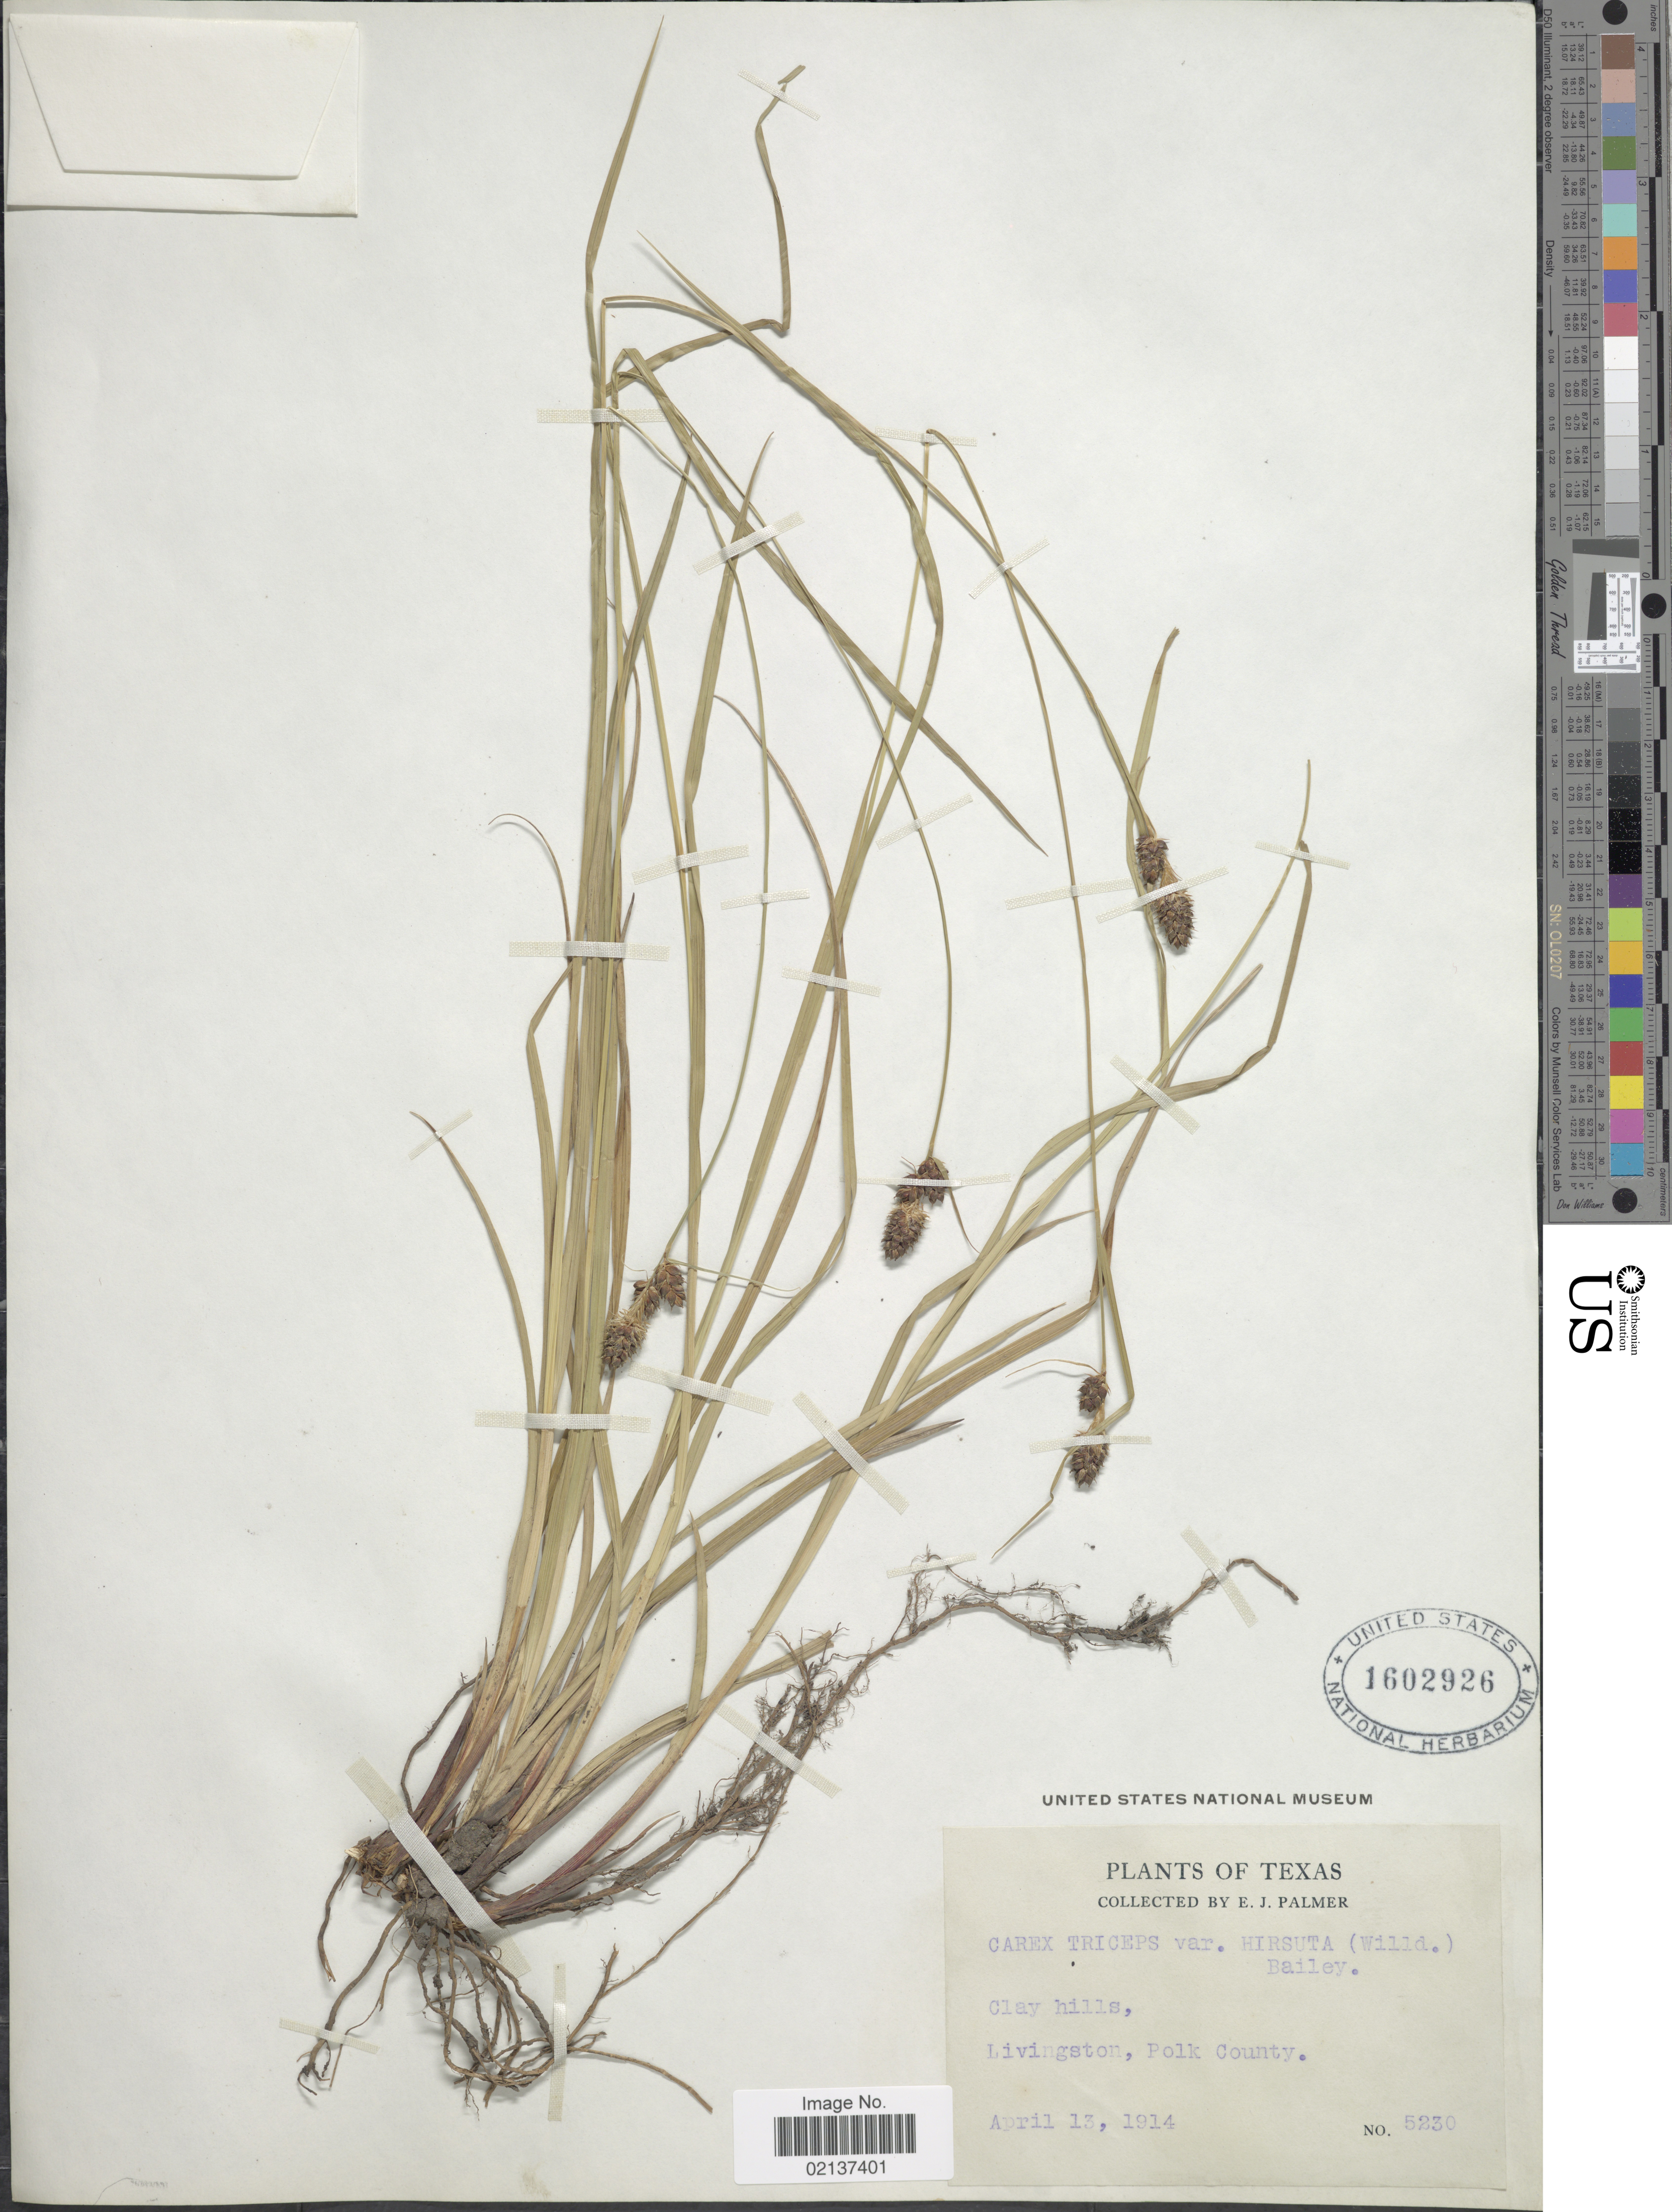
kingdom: Plantae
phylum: Tracheophyta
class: Liliopsida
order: Poales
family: Cyperaceae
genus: Carex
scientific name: Carex hirsutella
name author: Mack.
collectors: E. J. Palmer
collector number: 5230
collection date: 1914-04-13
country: United States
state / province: Texas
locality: Livingston, Polk County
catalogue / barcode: US 1602926